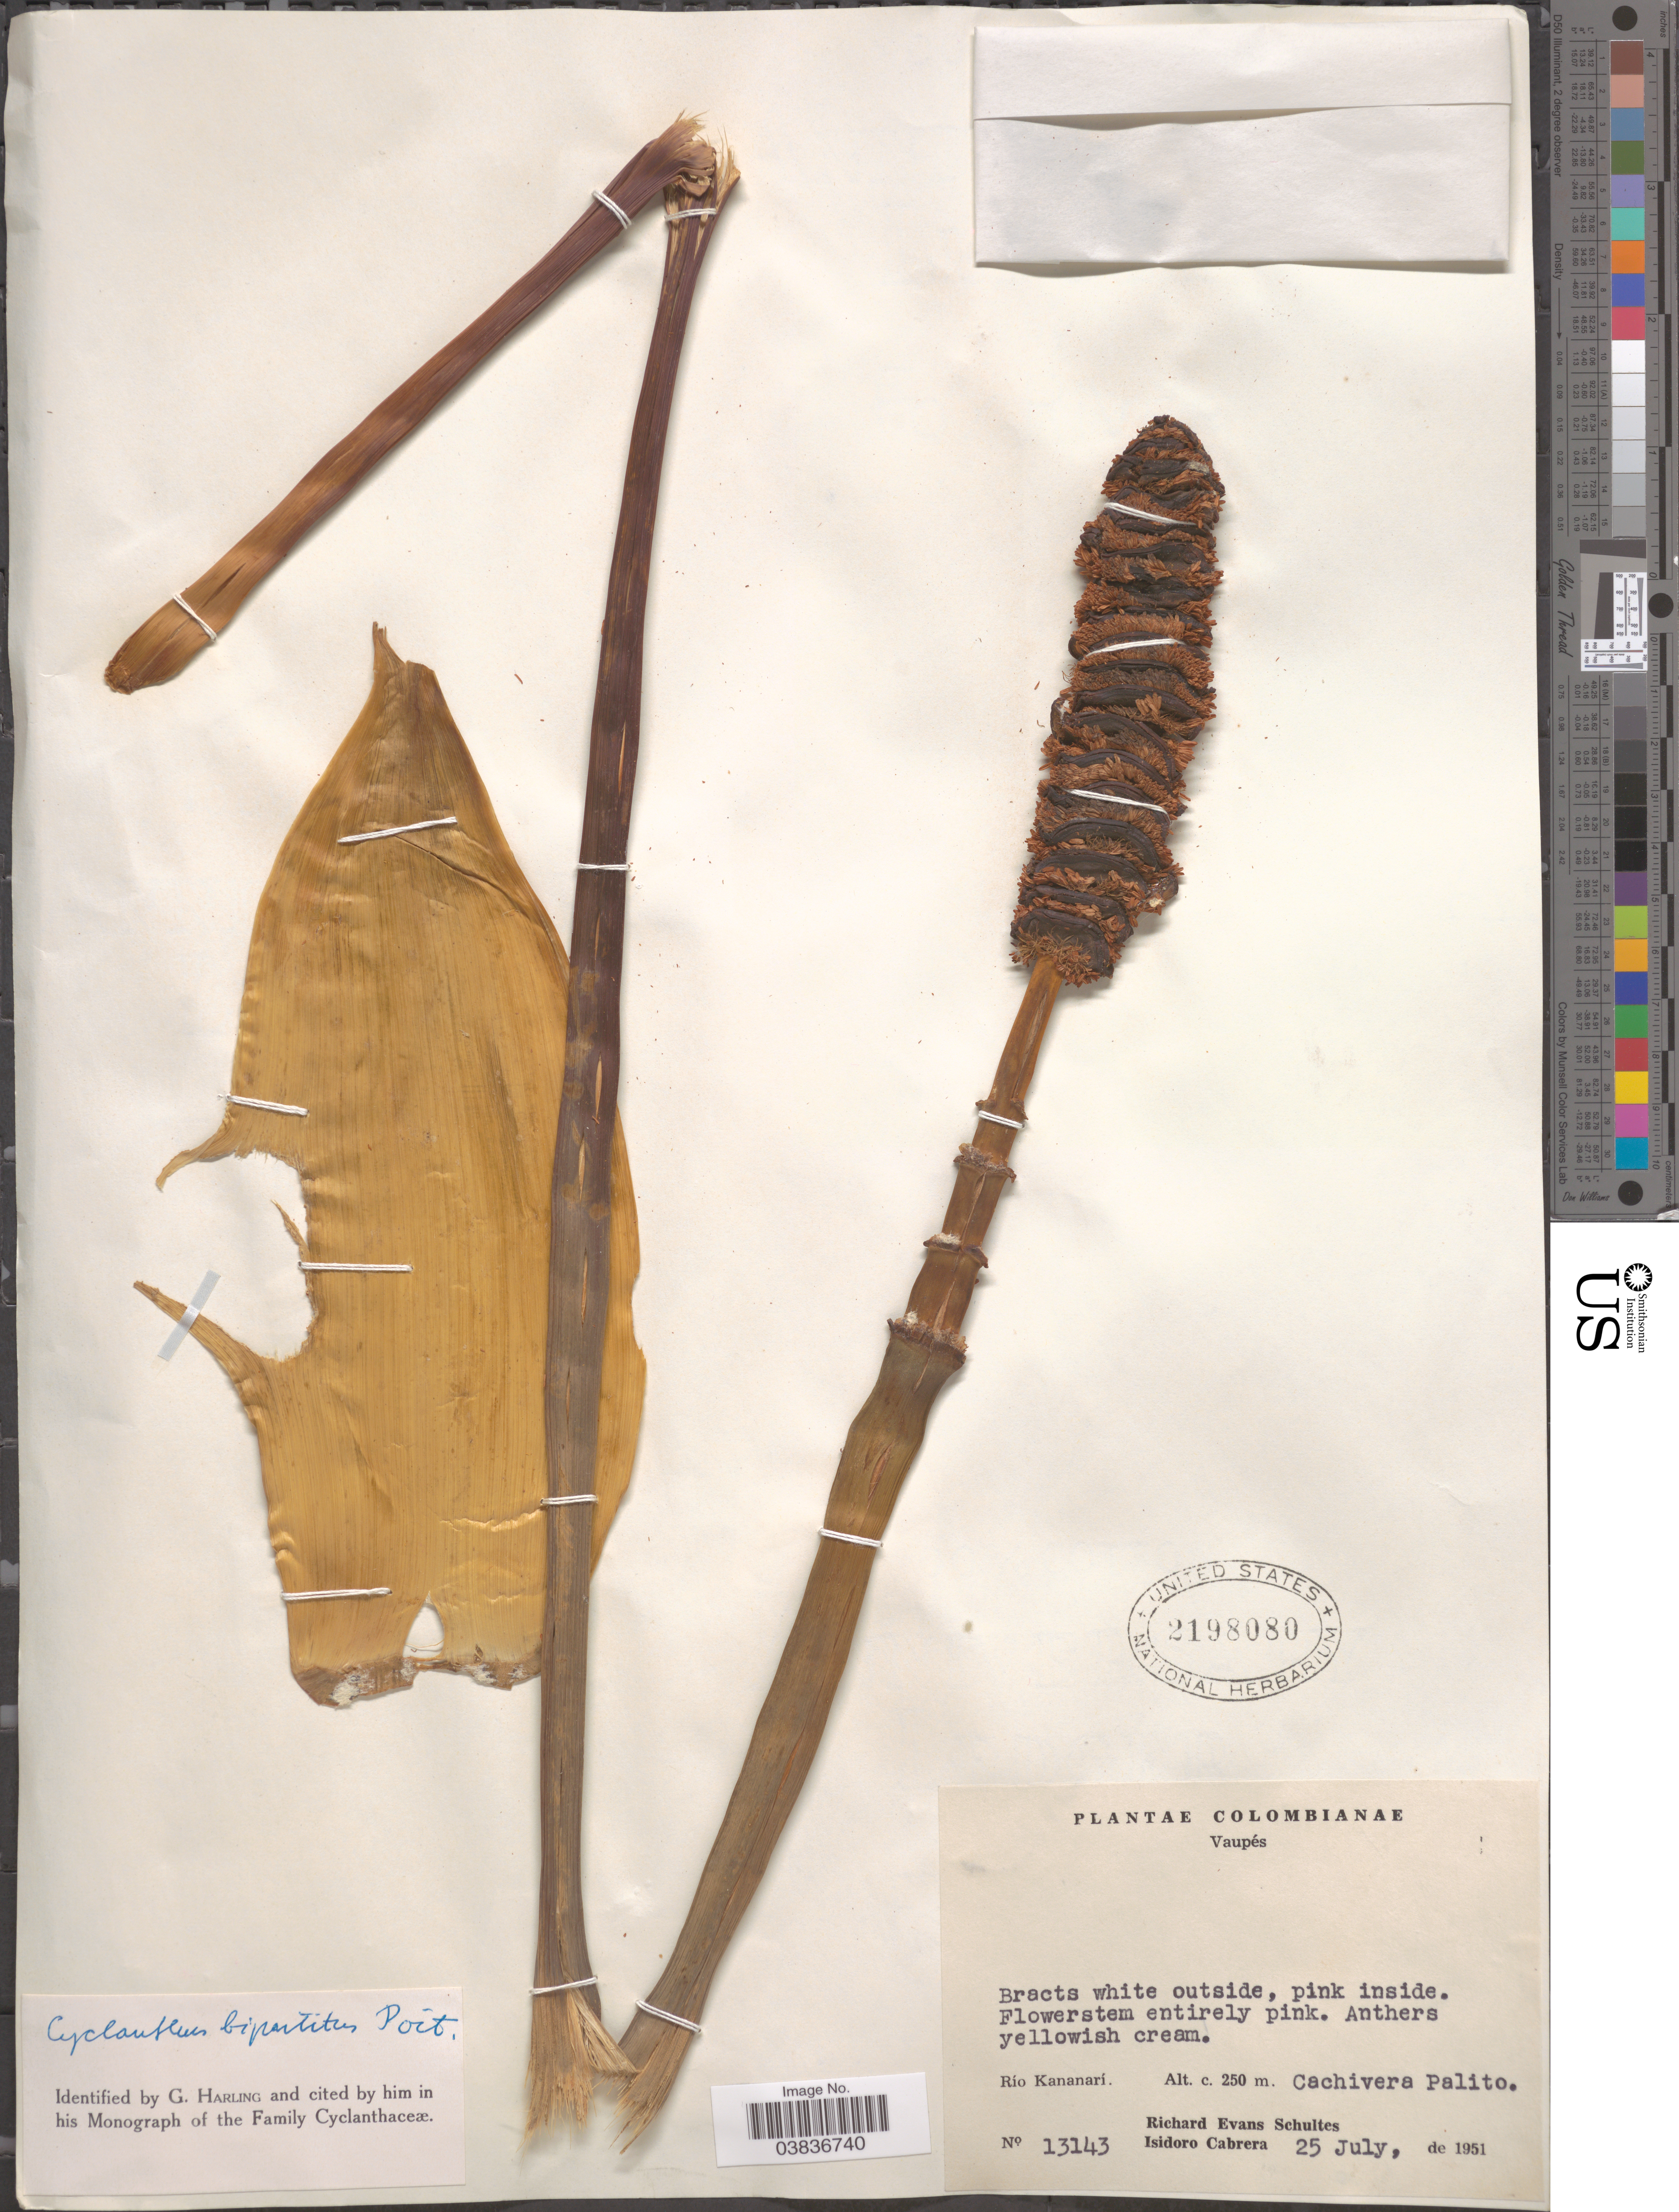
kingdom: Plantae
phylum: Tracheophyta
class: Liliopsida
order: Pandanales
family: Cyclanthaceae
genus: Cyclanthus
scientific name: Cyclanthus bipartitus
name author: Poit. ex A. Rich.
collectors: R. E. Schultes & I. Cabrera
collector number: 13143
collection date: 1951-07-25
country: Colombia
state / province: Vaupés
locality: Río Kananarí. Cachivera Palito.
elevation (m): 250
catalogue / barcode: US 2198080